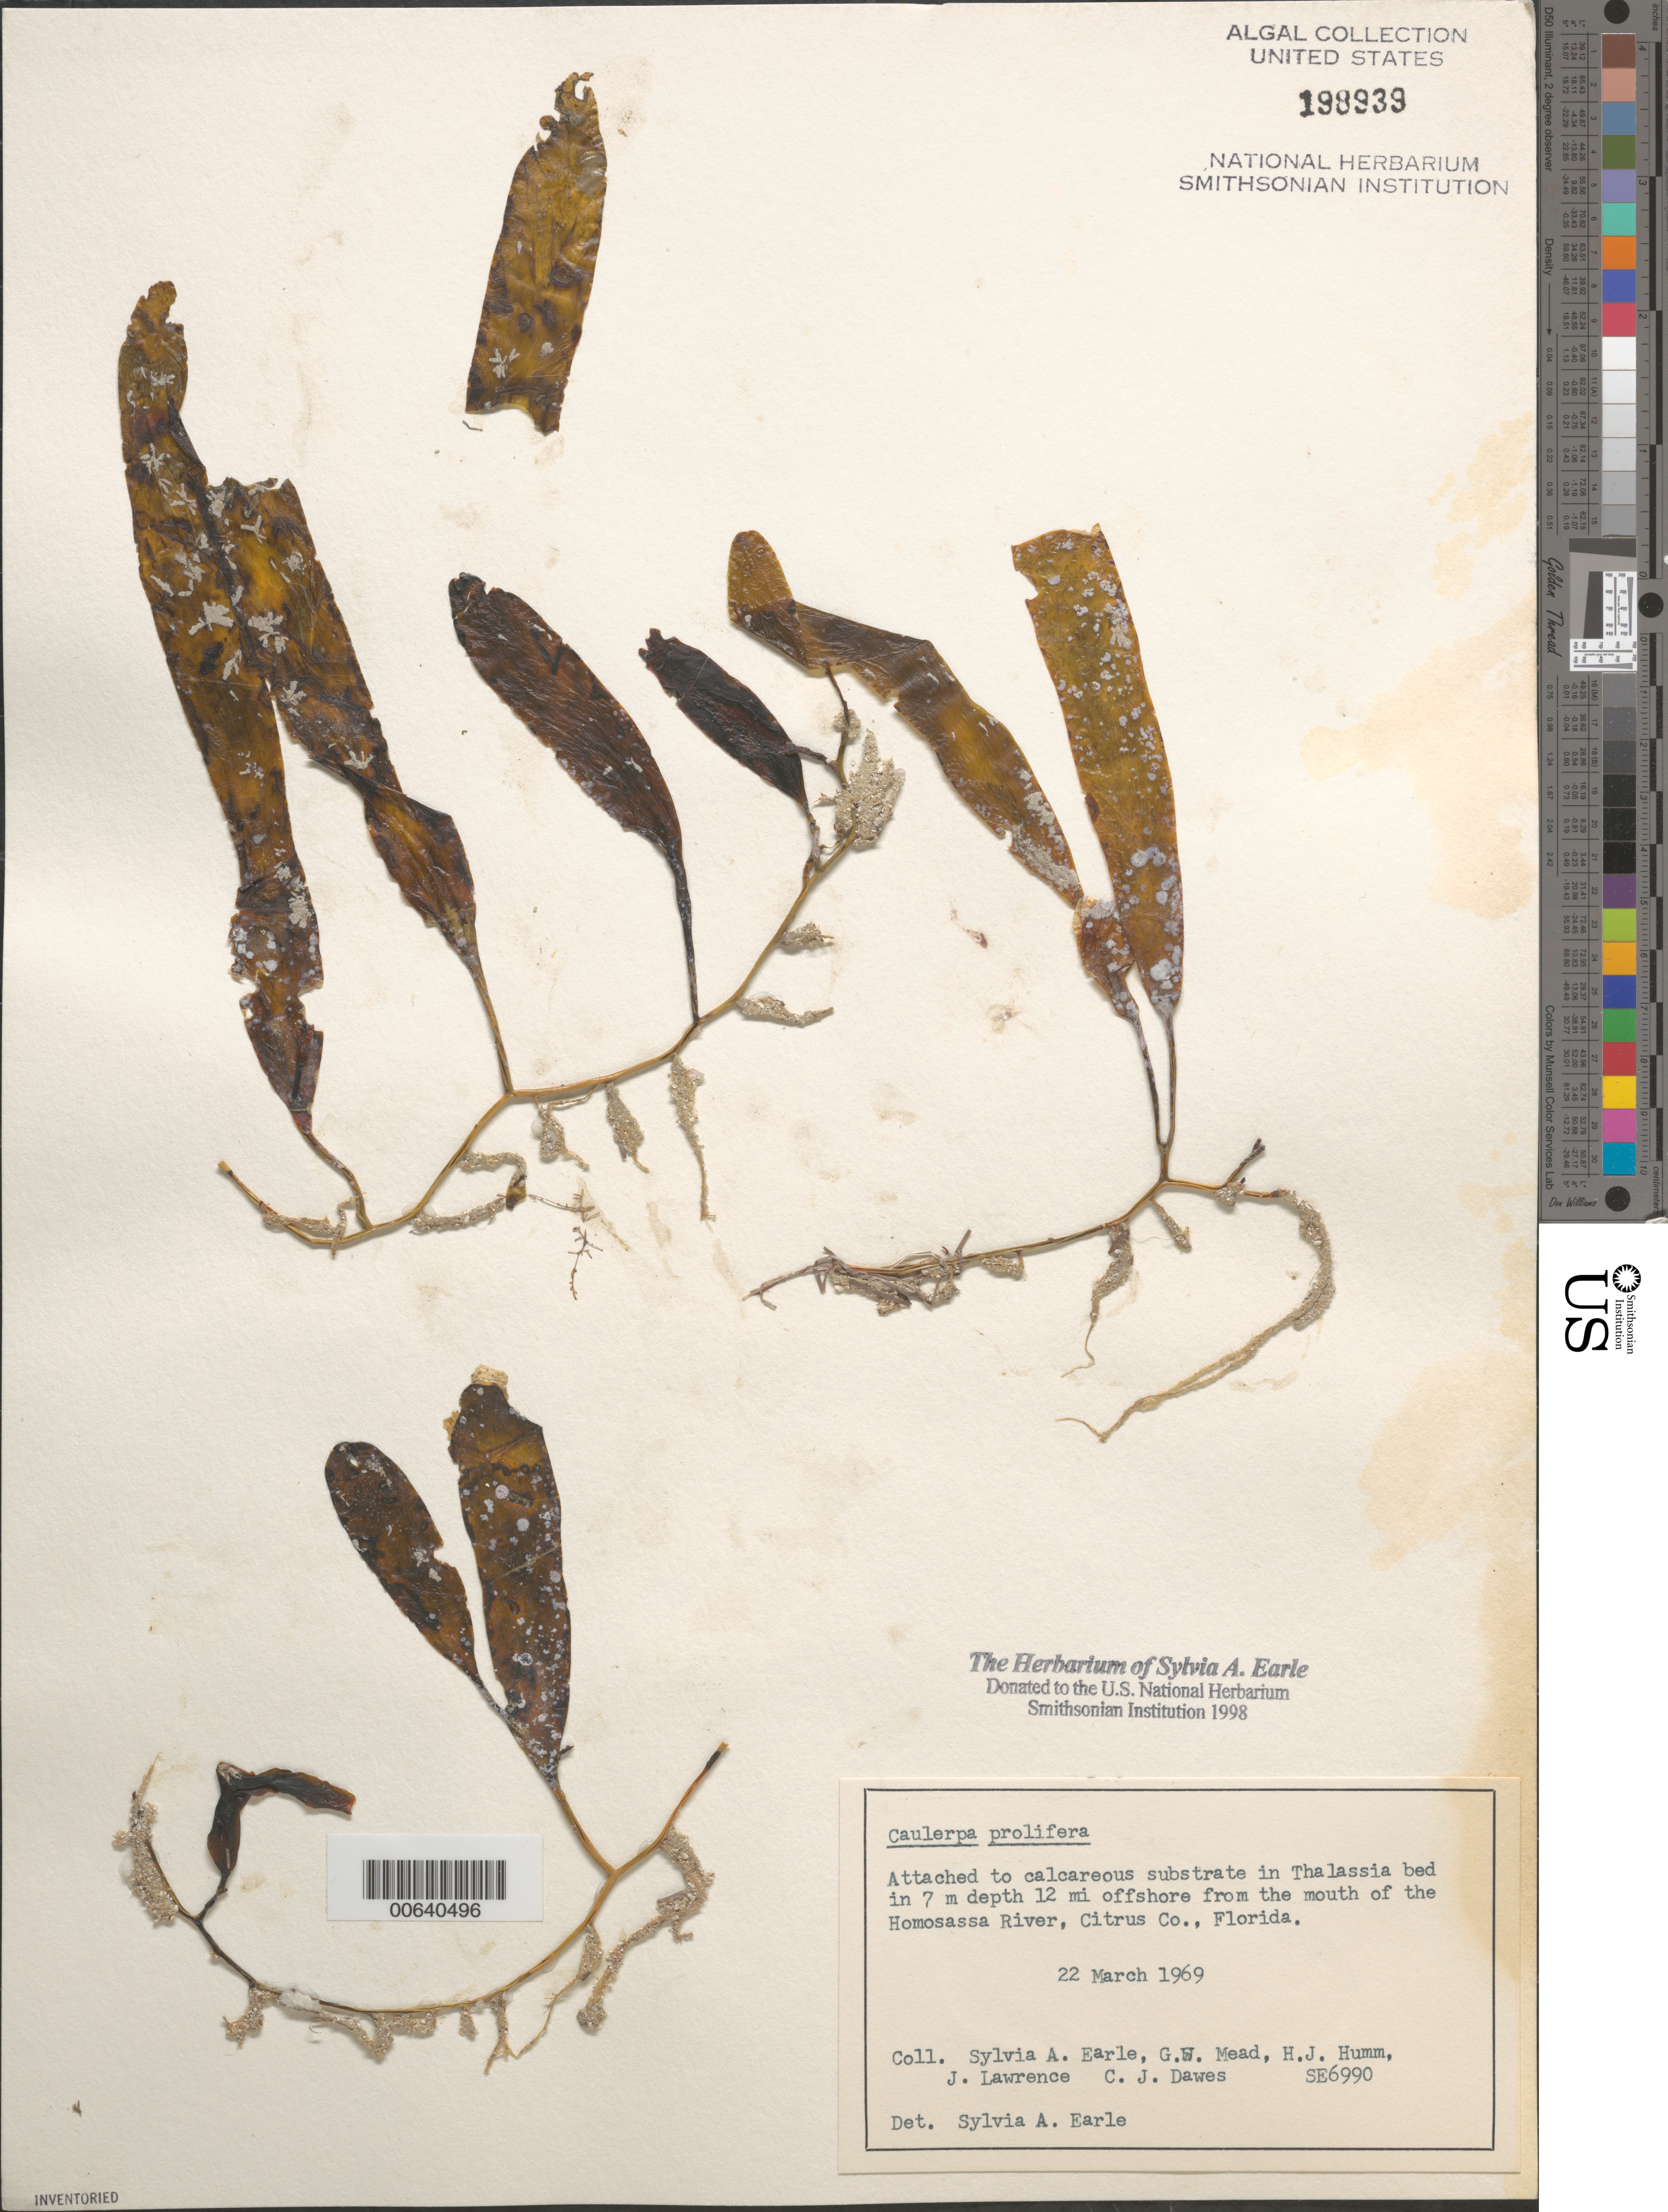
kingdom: Plantae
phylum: Chlorophyta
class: Ulvophyceae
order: Bryopsidales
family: Caulerpaceae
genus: Caulerpa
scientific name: Caulerpa prolifera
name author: (Forssk.) J.V.Lamouroux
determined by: Earle, S. A.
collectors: S. A. Earle, G. W. Mead, H. J. Humm, J. Lawrence & C. Dawes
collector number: Se 6990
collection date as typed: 22 Mar 1969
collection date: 1969-03-22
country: United States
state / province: Florida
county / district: Citrus County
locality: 12 miles off Homosassa River mouth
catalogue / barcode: US 198939